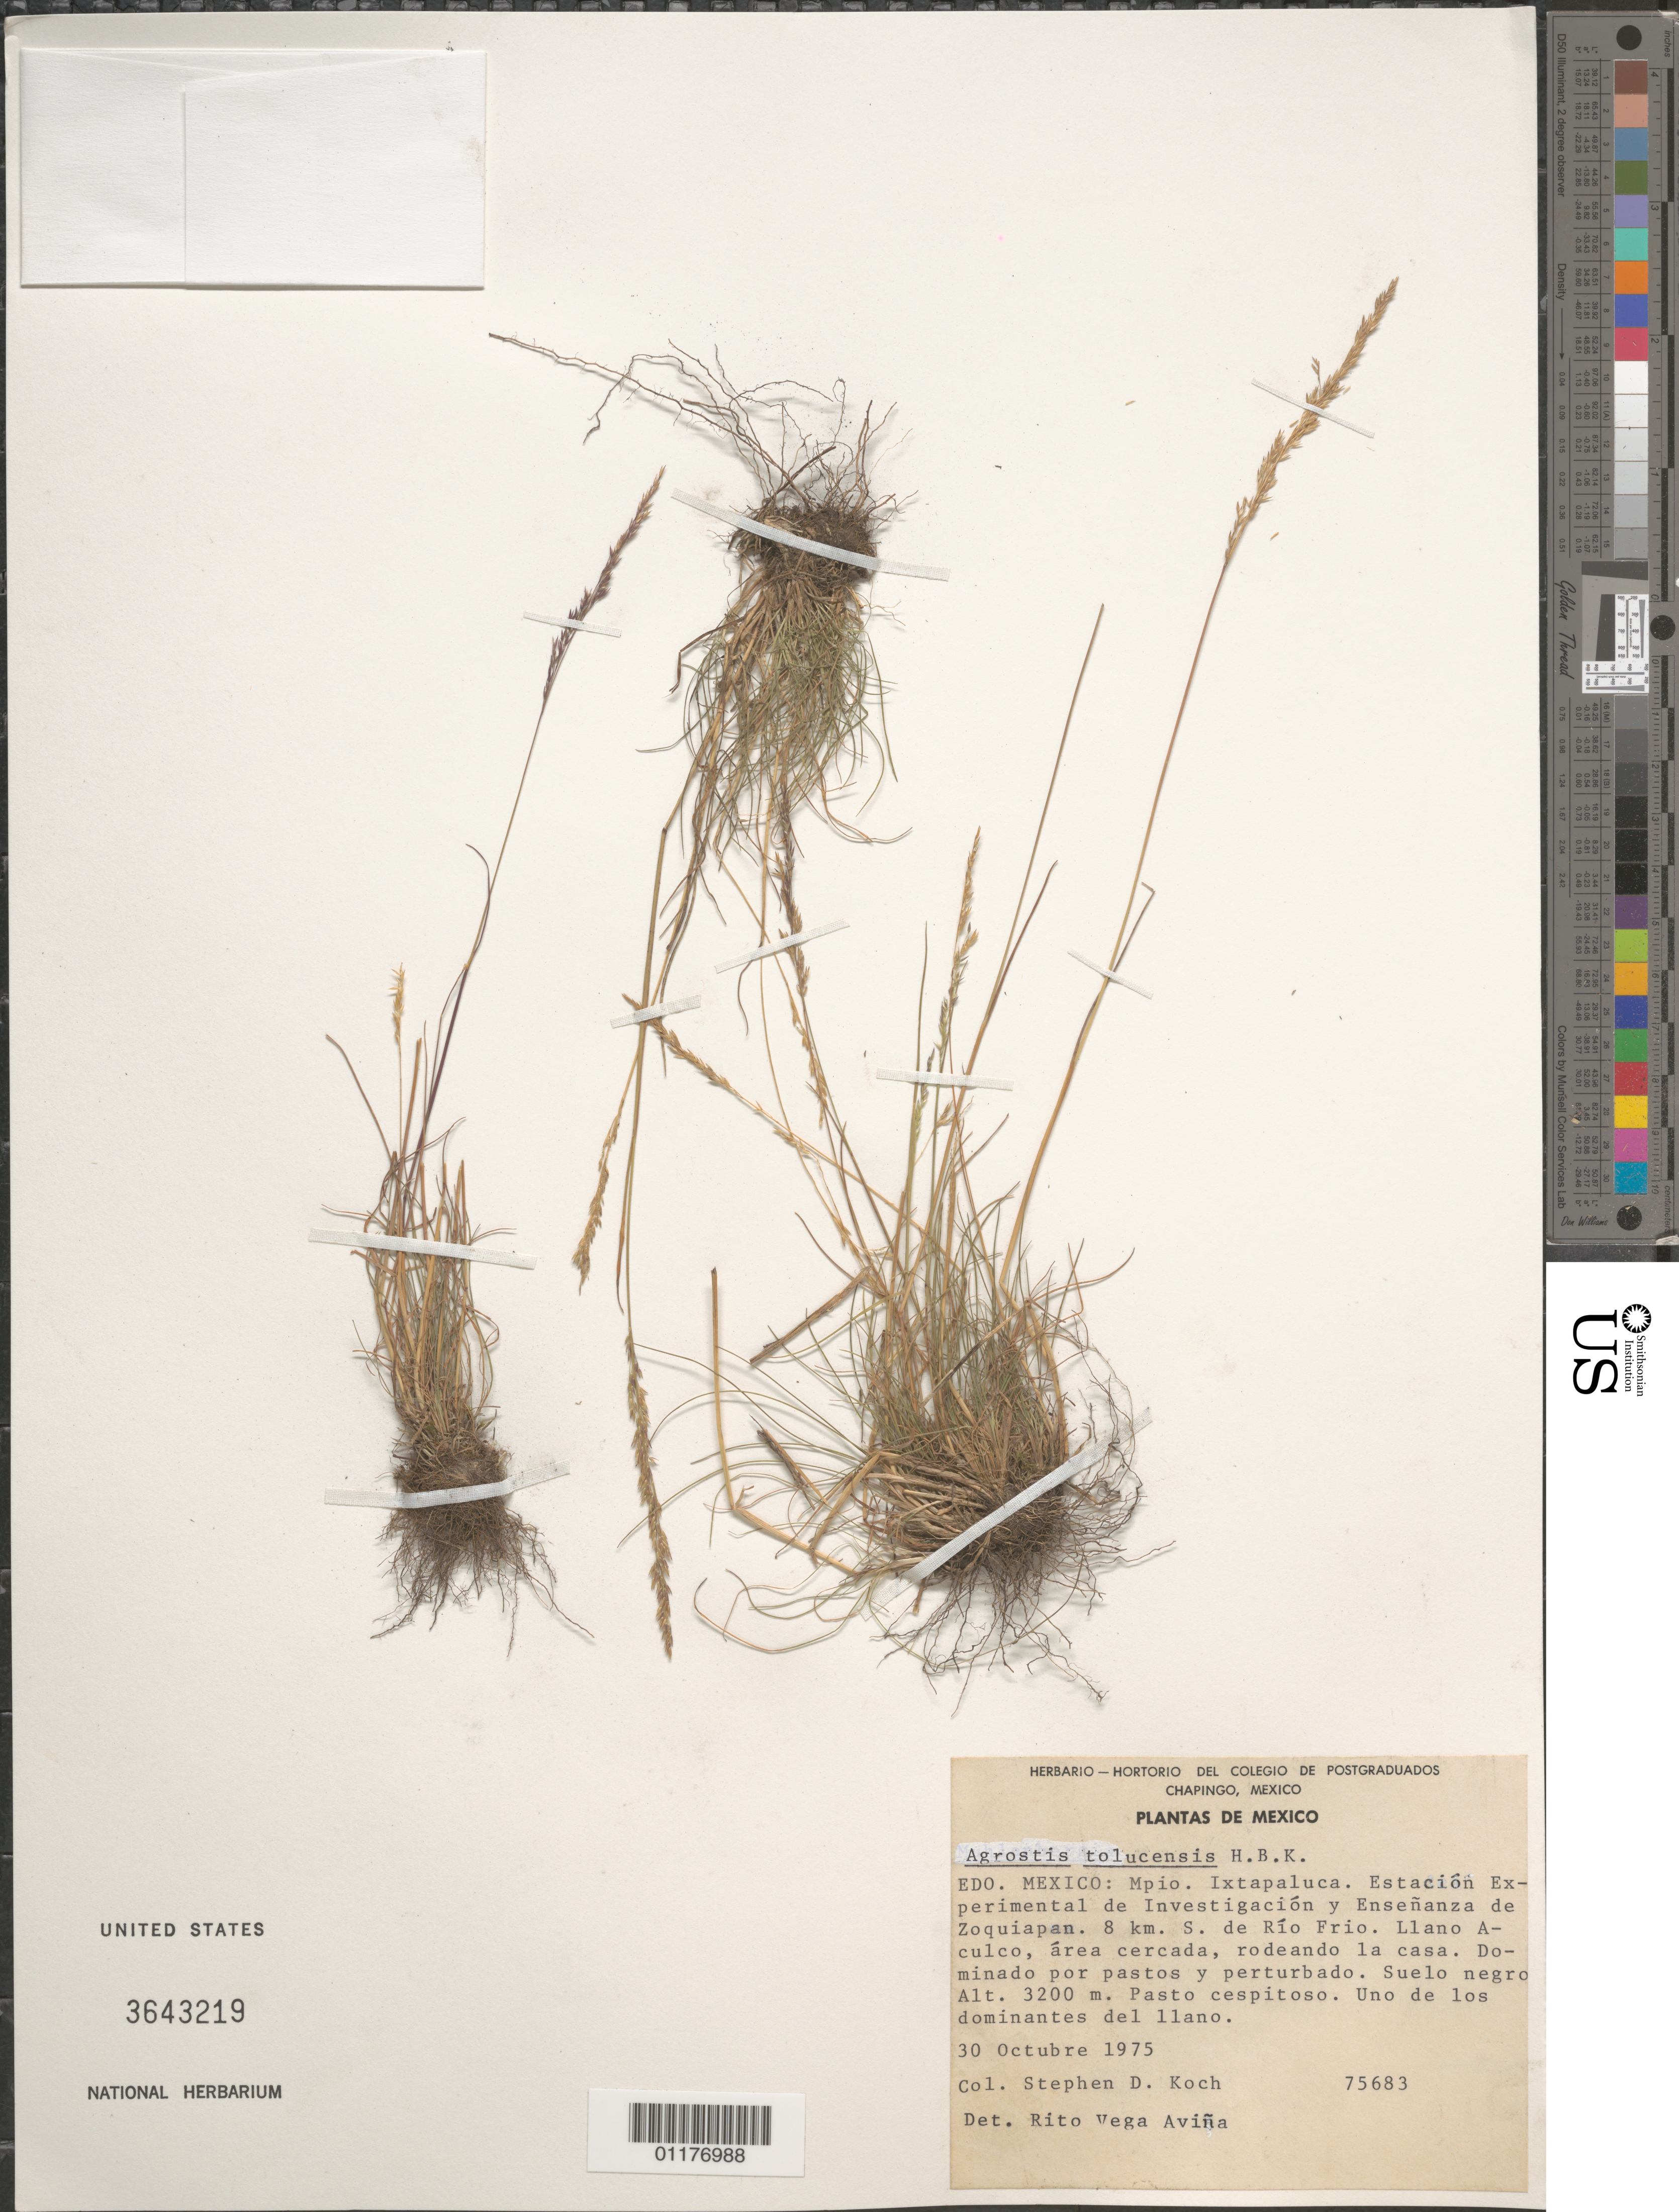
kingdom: Plantae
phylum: Tracheophyta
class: Liliopsida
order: Poales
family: Poaceae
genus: Agrostis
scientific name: Agrostis tolucensis Kunth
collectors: S. D. Koch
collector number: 75683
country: Mexico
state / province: México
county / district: Ixtapaluca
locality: Estacion Experimental de Ensenanza and Investigacion de Zoquiapan, S of Rio Frio. Llano Aculco.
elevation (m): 3200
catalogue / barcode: US 3643219